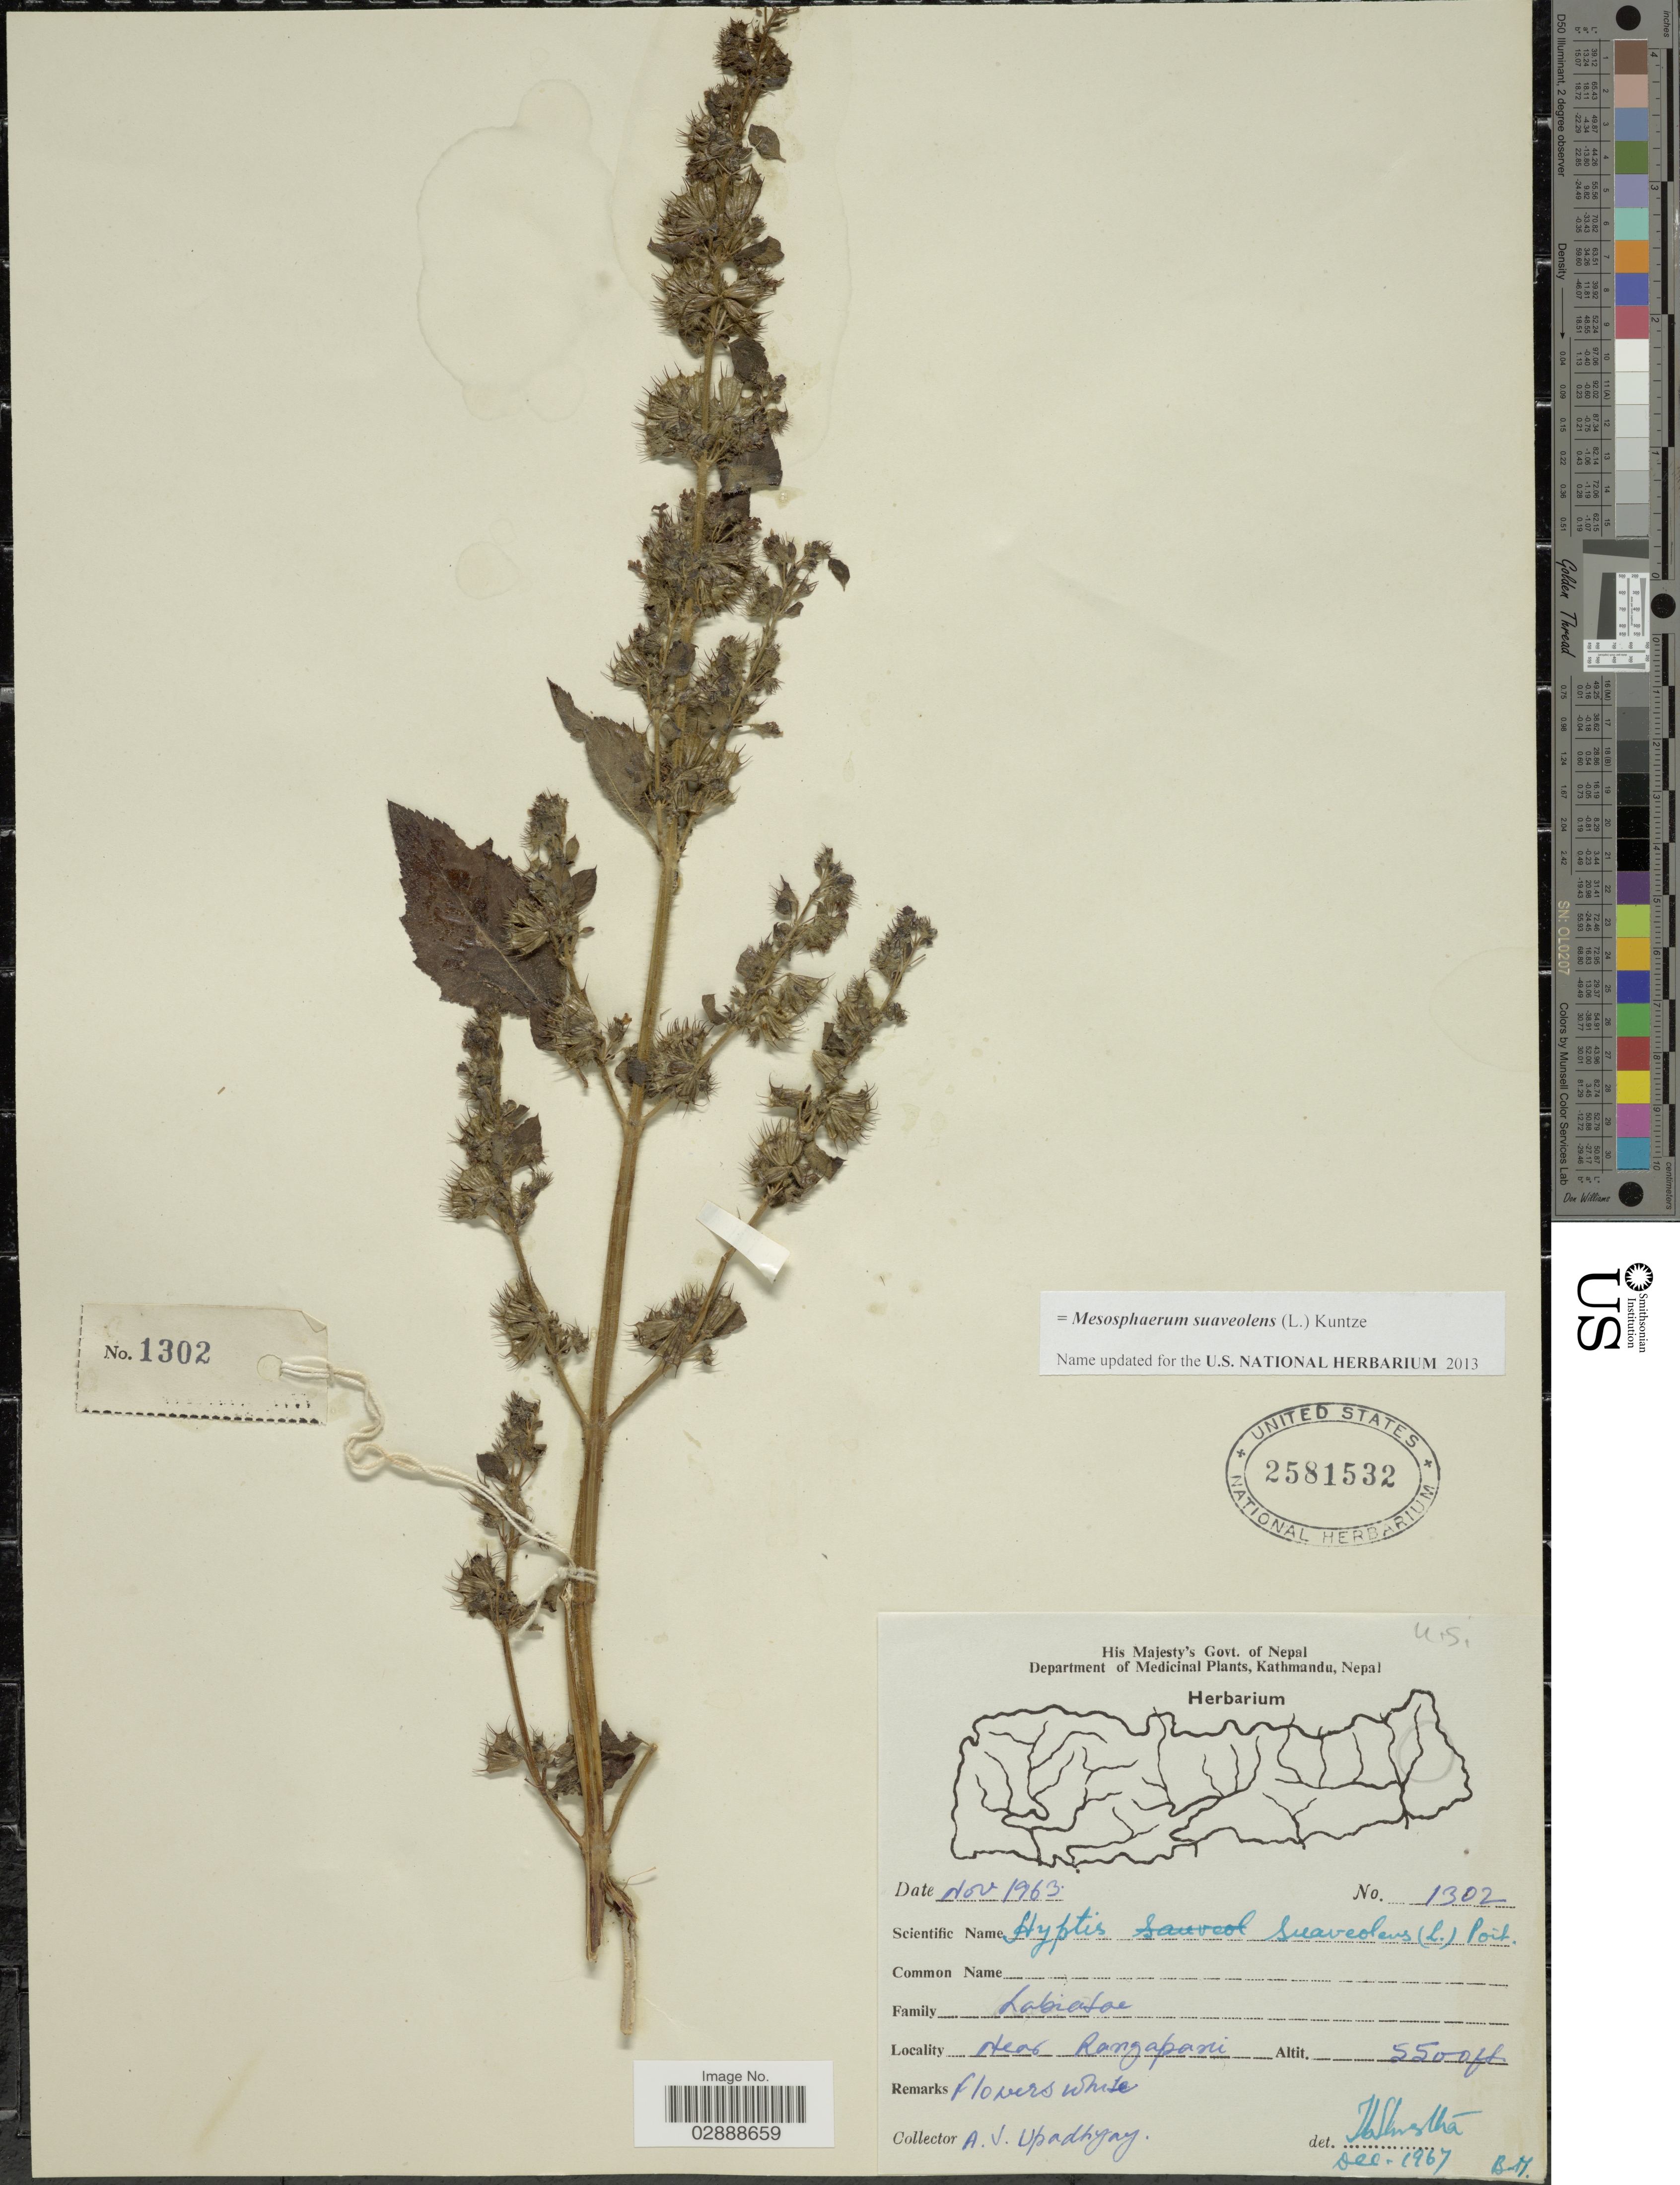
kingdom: Plantae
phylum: Tracheophyta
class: Magnoliopsida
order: Lamiales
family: Lamiaceae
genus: Mesosphaerum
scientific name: Mesosphaerum suaveolens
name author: (L.) Kuntze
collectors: A. V. Upadhyay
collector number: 1302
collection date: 1963-11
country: Nepal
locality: Near Rangapani.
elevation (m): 1676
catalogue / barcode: US 2581532